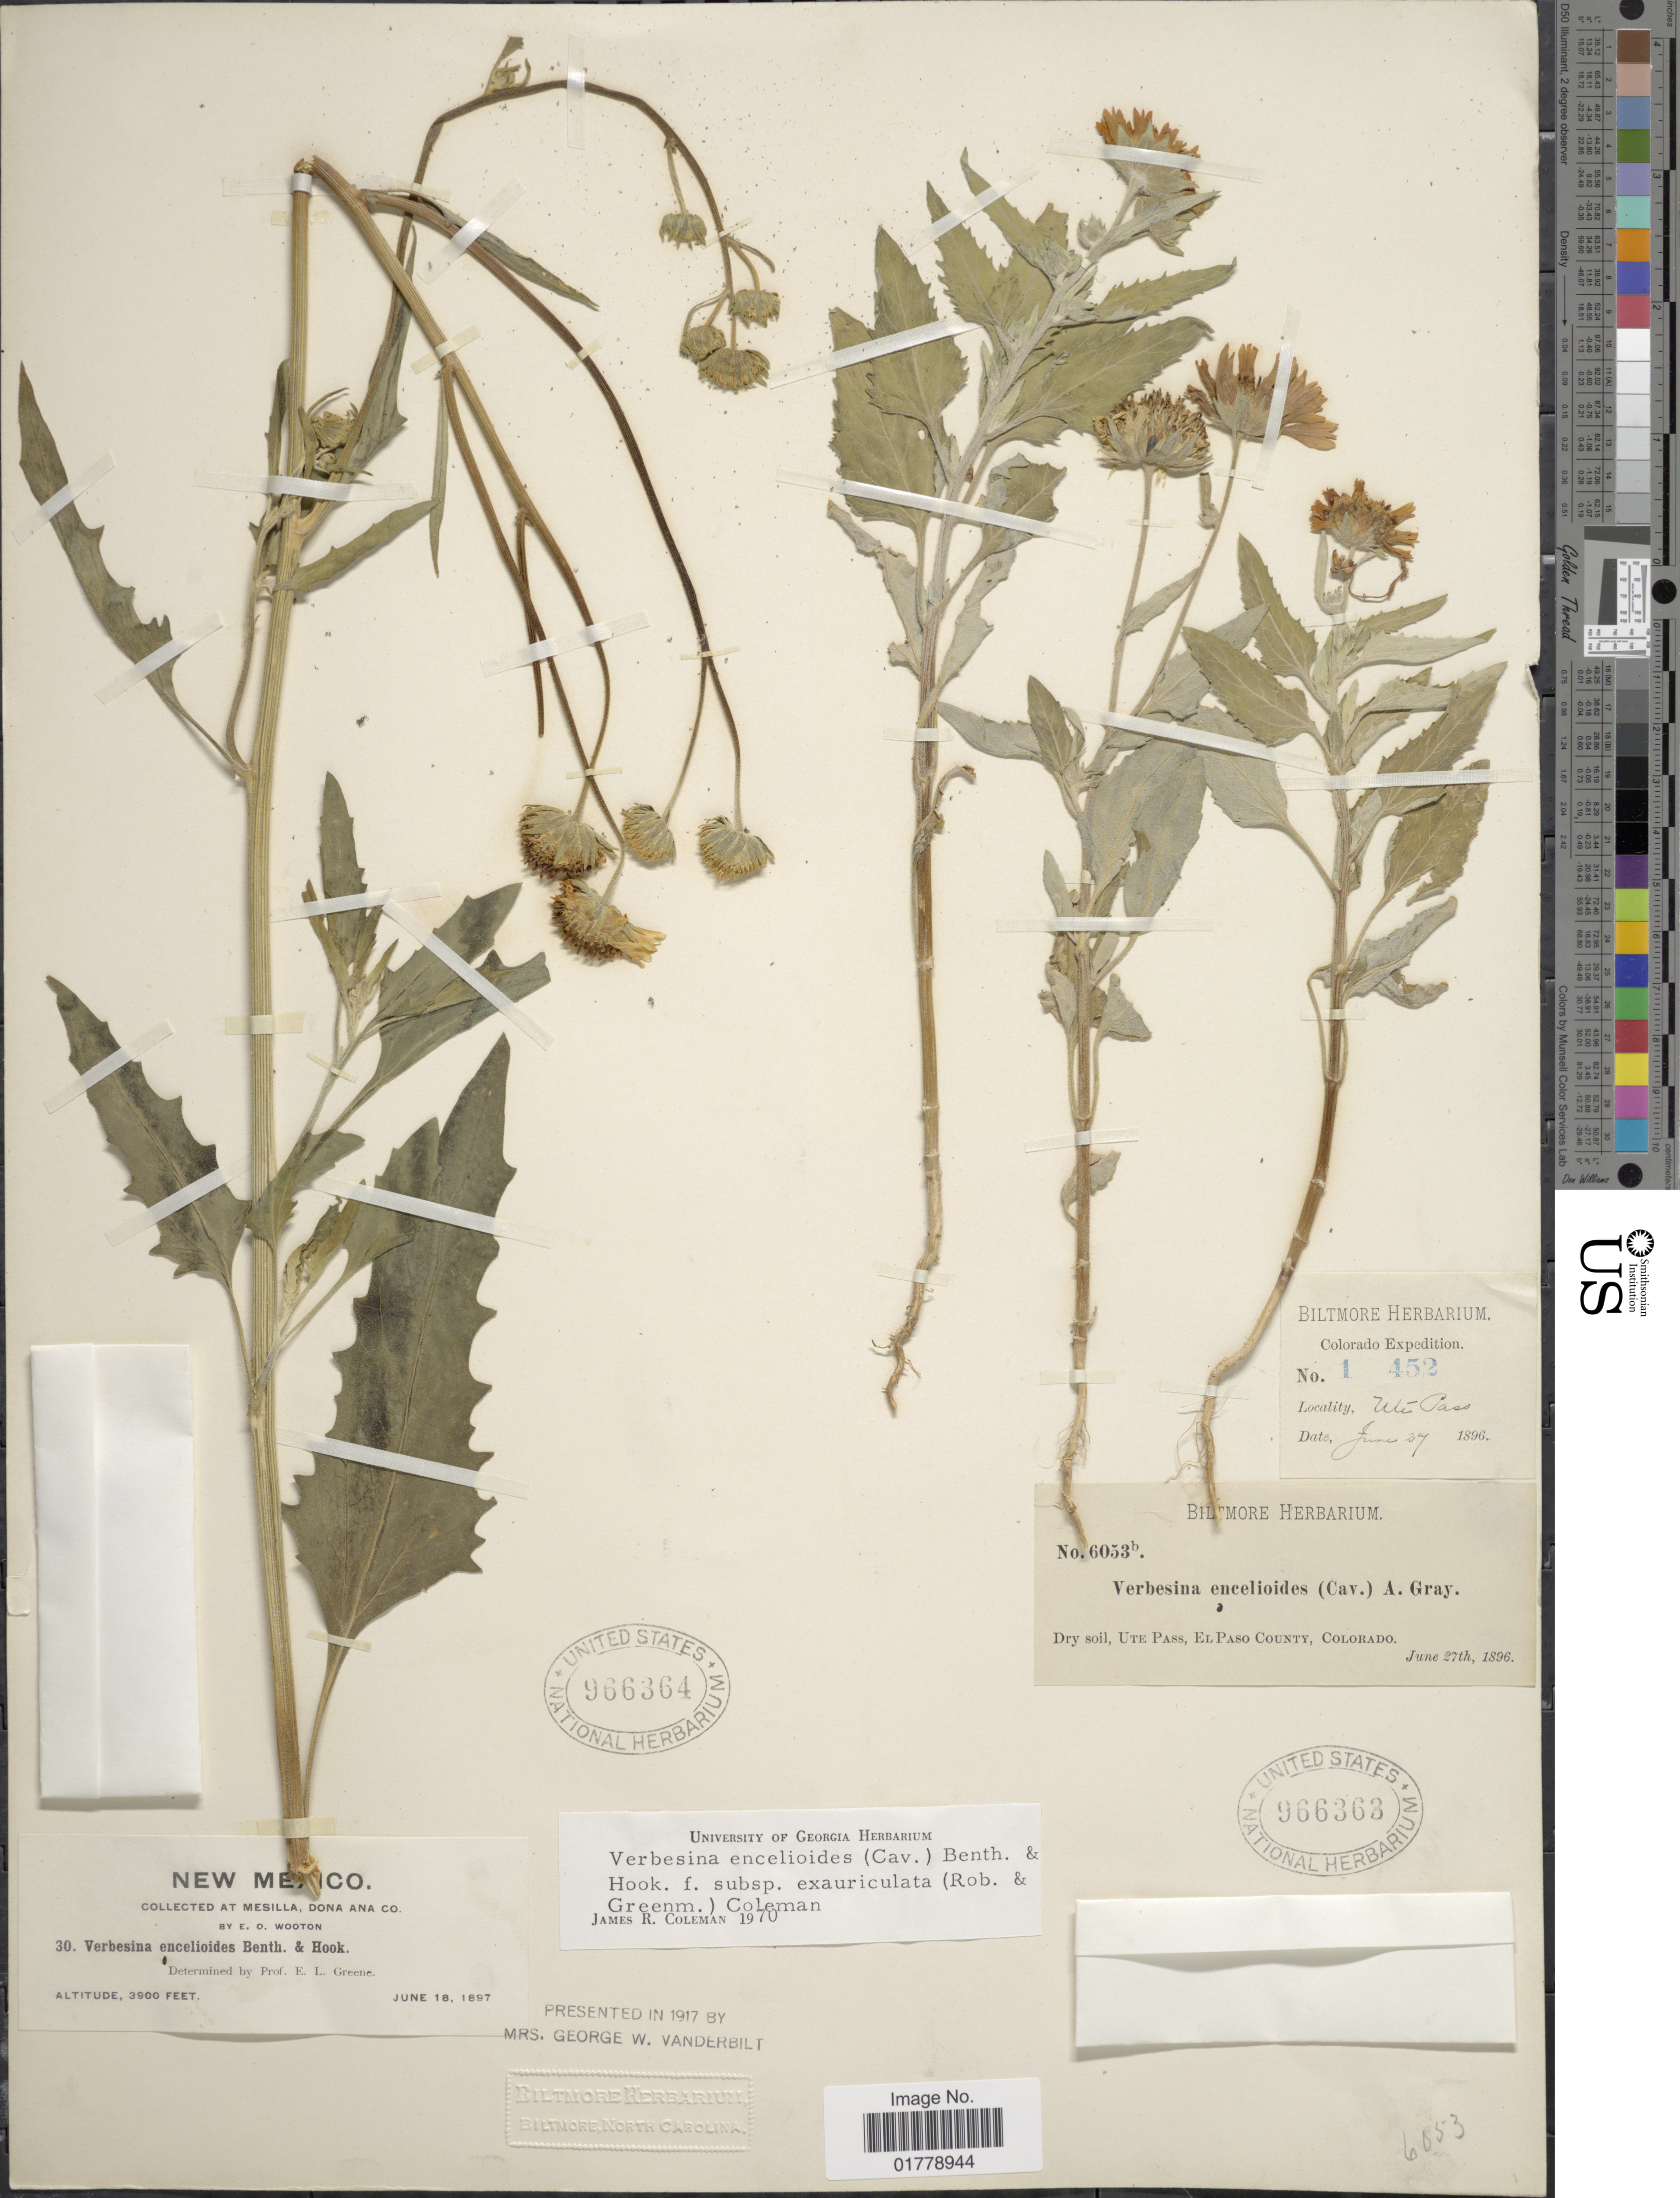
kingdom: Plantae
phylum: Tracheophyta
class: Magnoliopsida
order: Asterales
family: Asteraceae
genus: Verbesina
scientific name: Verbesina encelioides var. cana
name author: (B.L. Rob.) Greenm.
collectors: E. O. Wooton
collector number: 30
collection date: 1897-06-18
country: United States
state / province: New Mexico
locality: At Mesilla, Dona Ana Co.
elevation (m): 1189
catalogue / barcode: US 966364-2